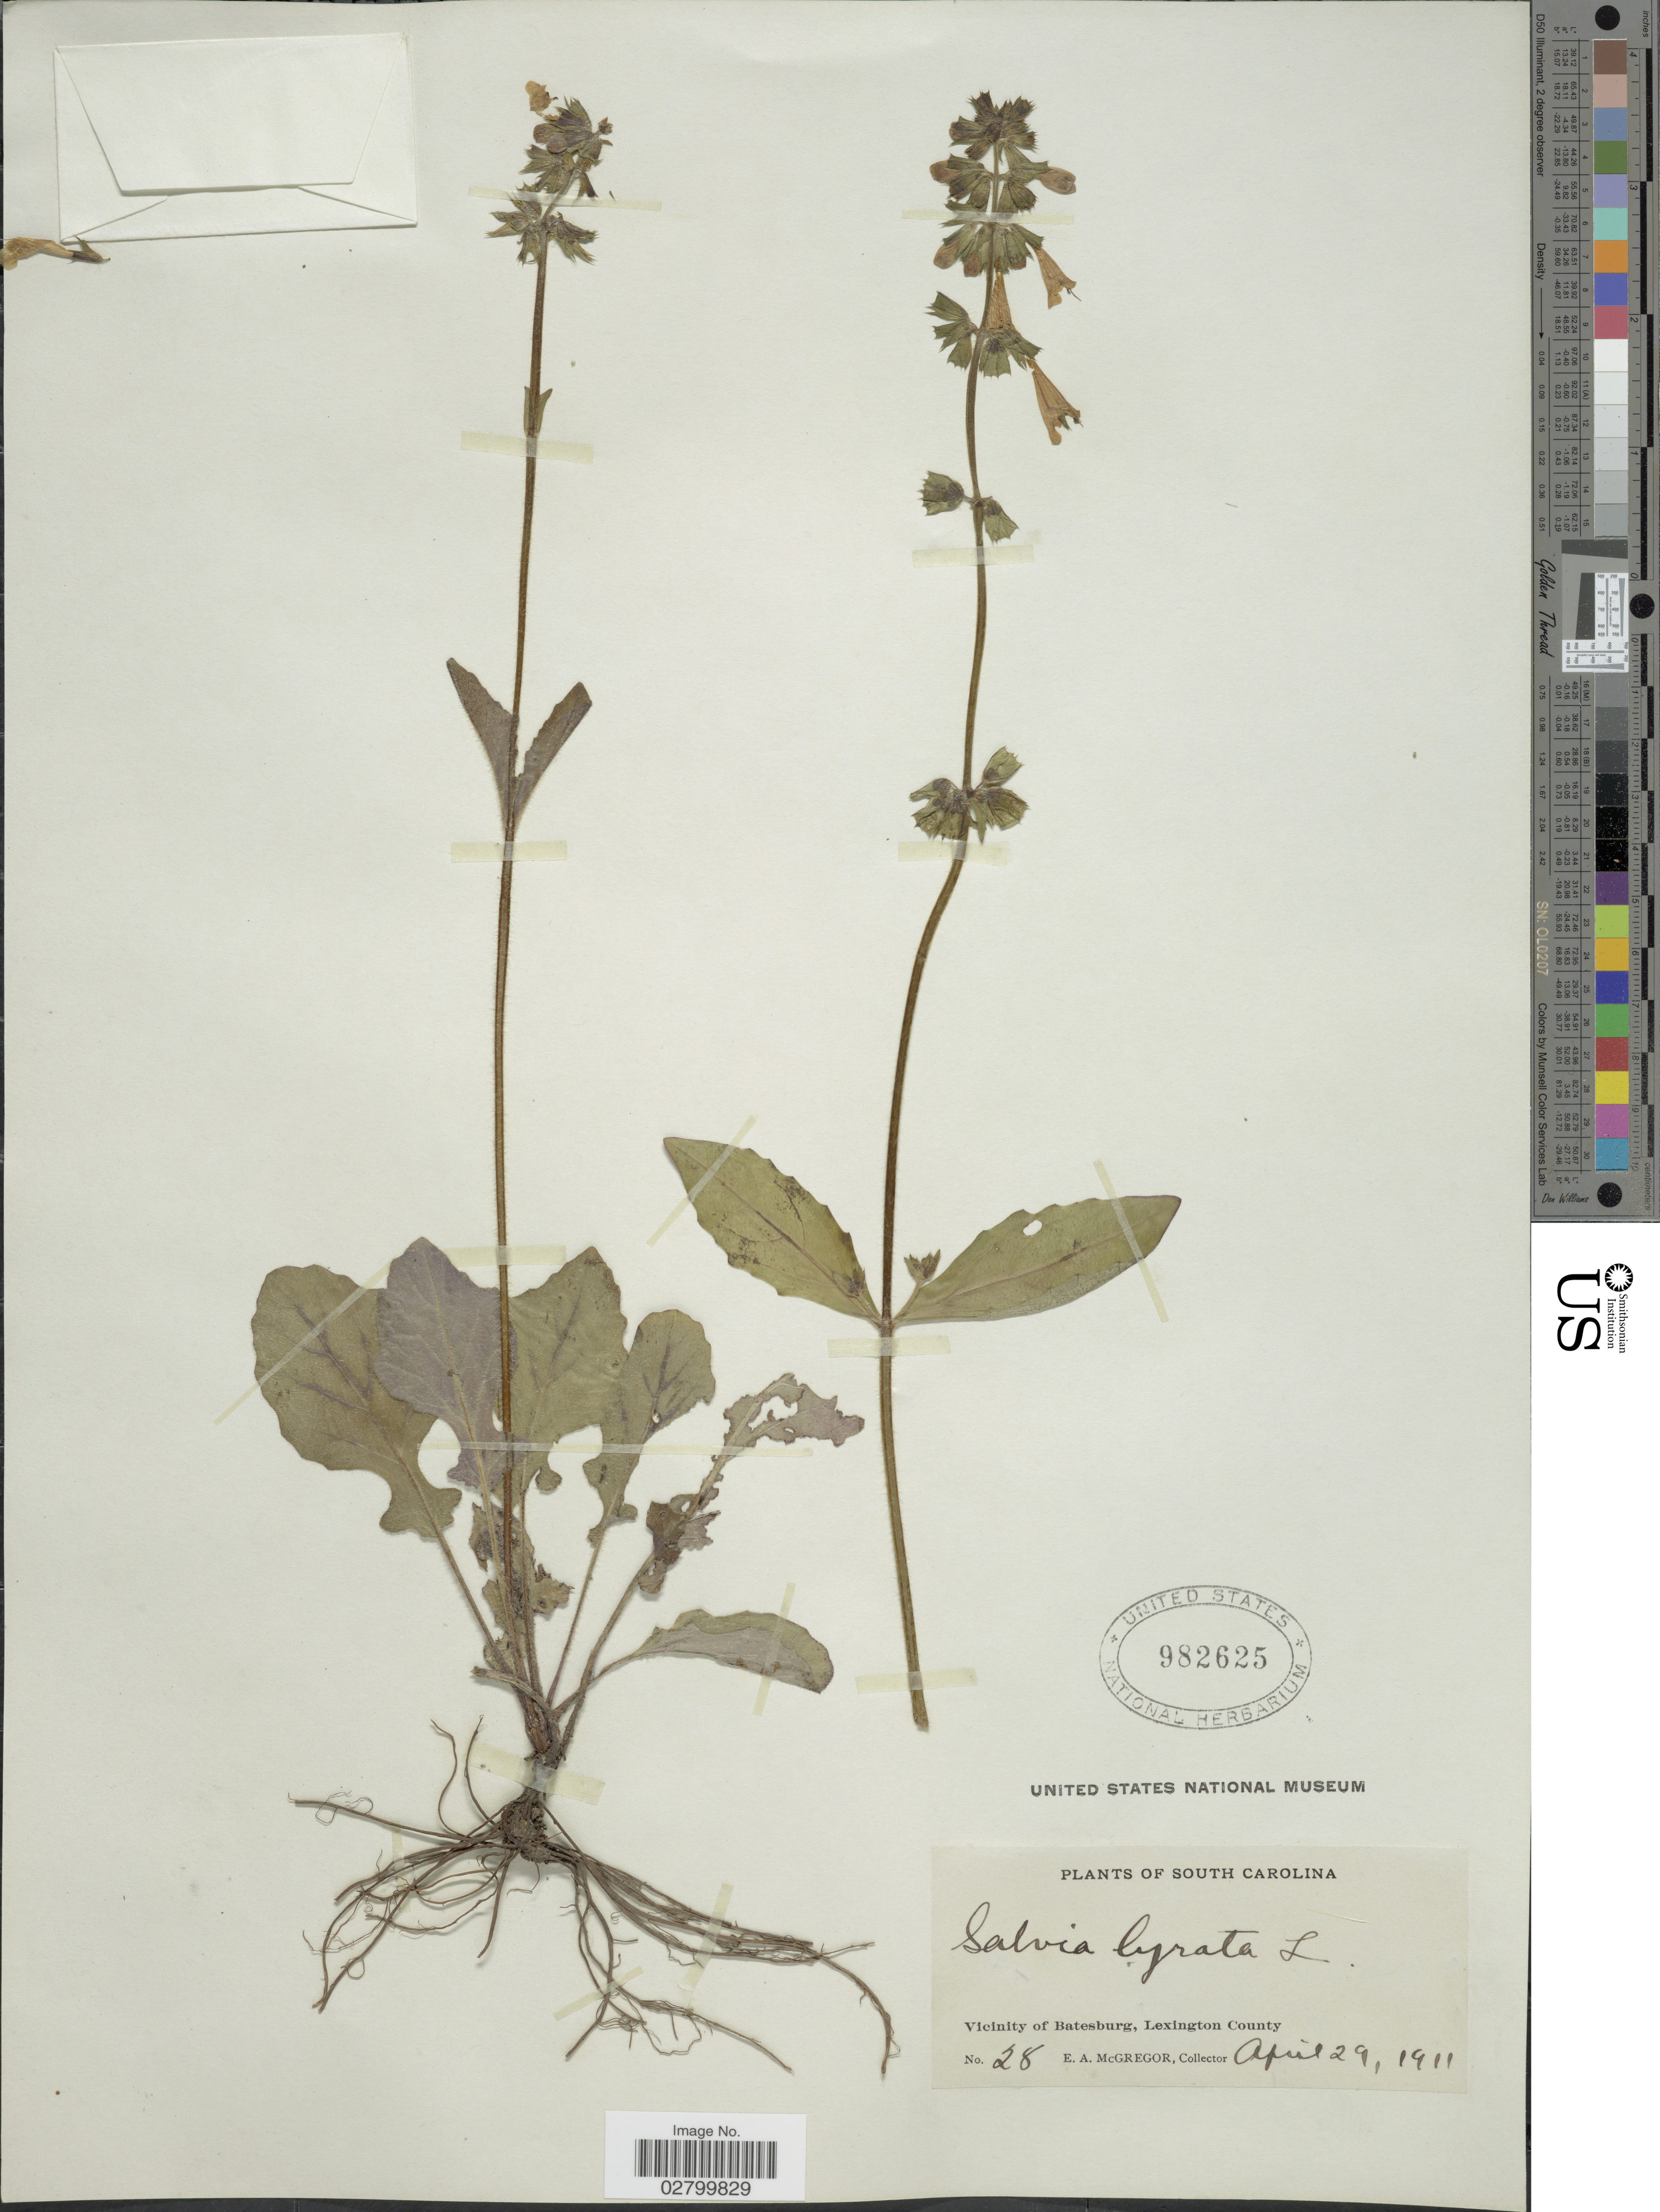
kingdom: Plantae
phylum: Tracheophyta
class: Magnoliopsida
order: Lamiales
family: Lamiaceae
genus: Salvia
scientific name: Salvia lyrata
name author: L.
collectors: E. A. McGregor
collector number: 28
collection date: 1911-04-29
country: United States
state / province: South Carolina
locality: Vicinity of Batesburg, Lexington County.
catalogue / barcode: US 982625